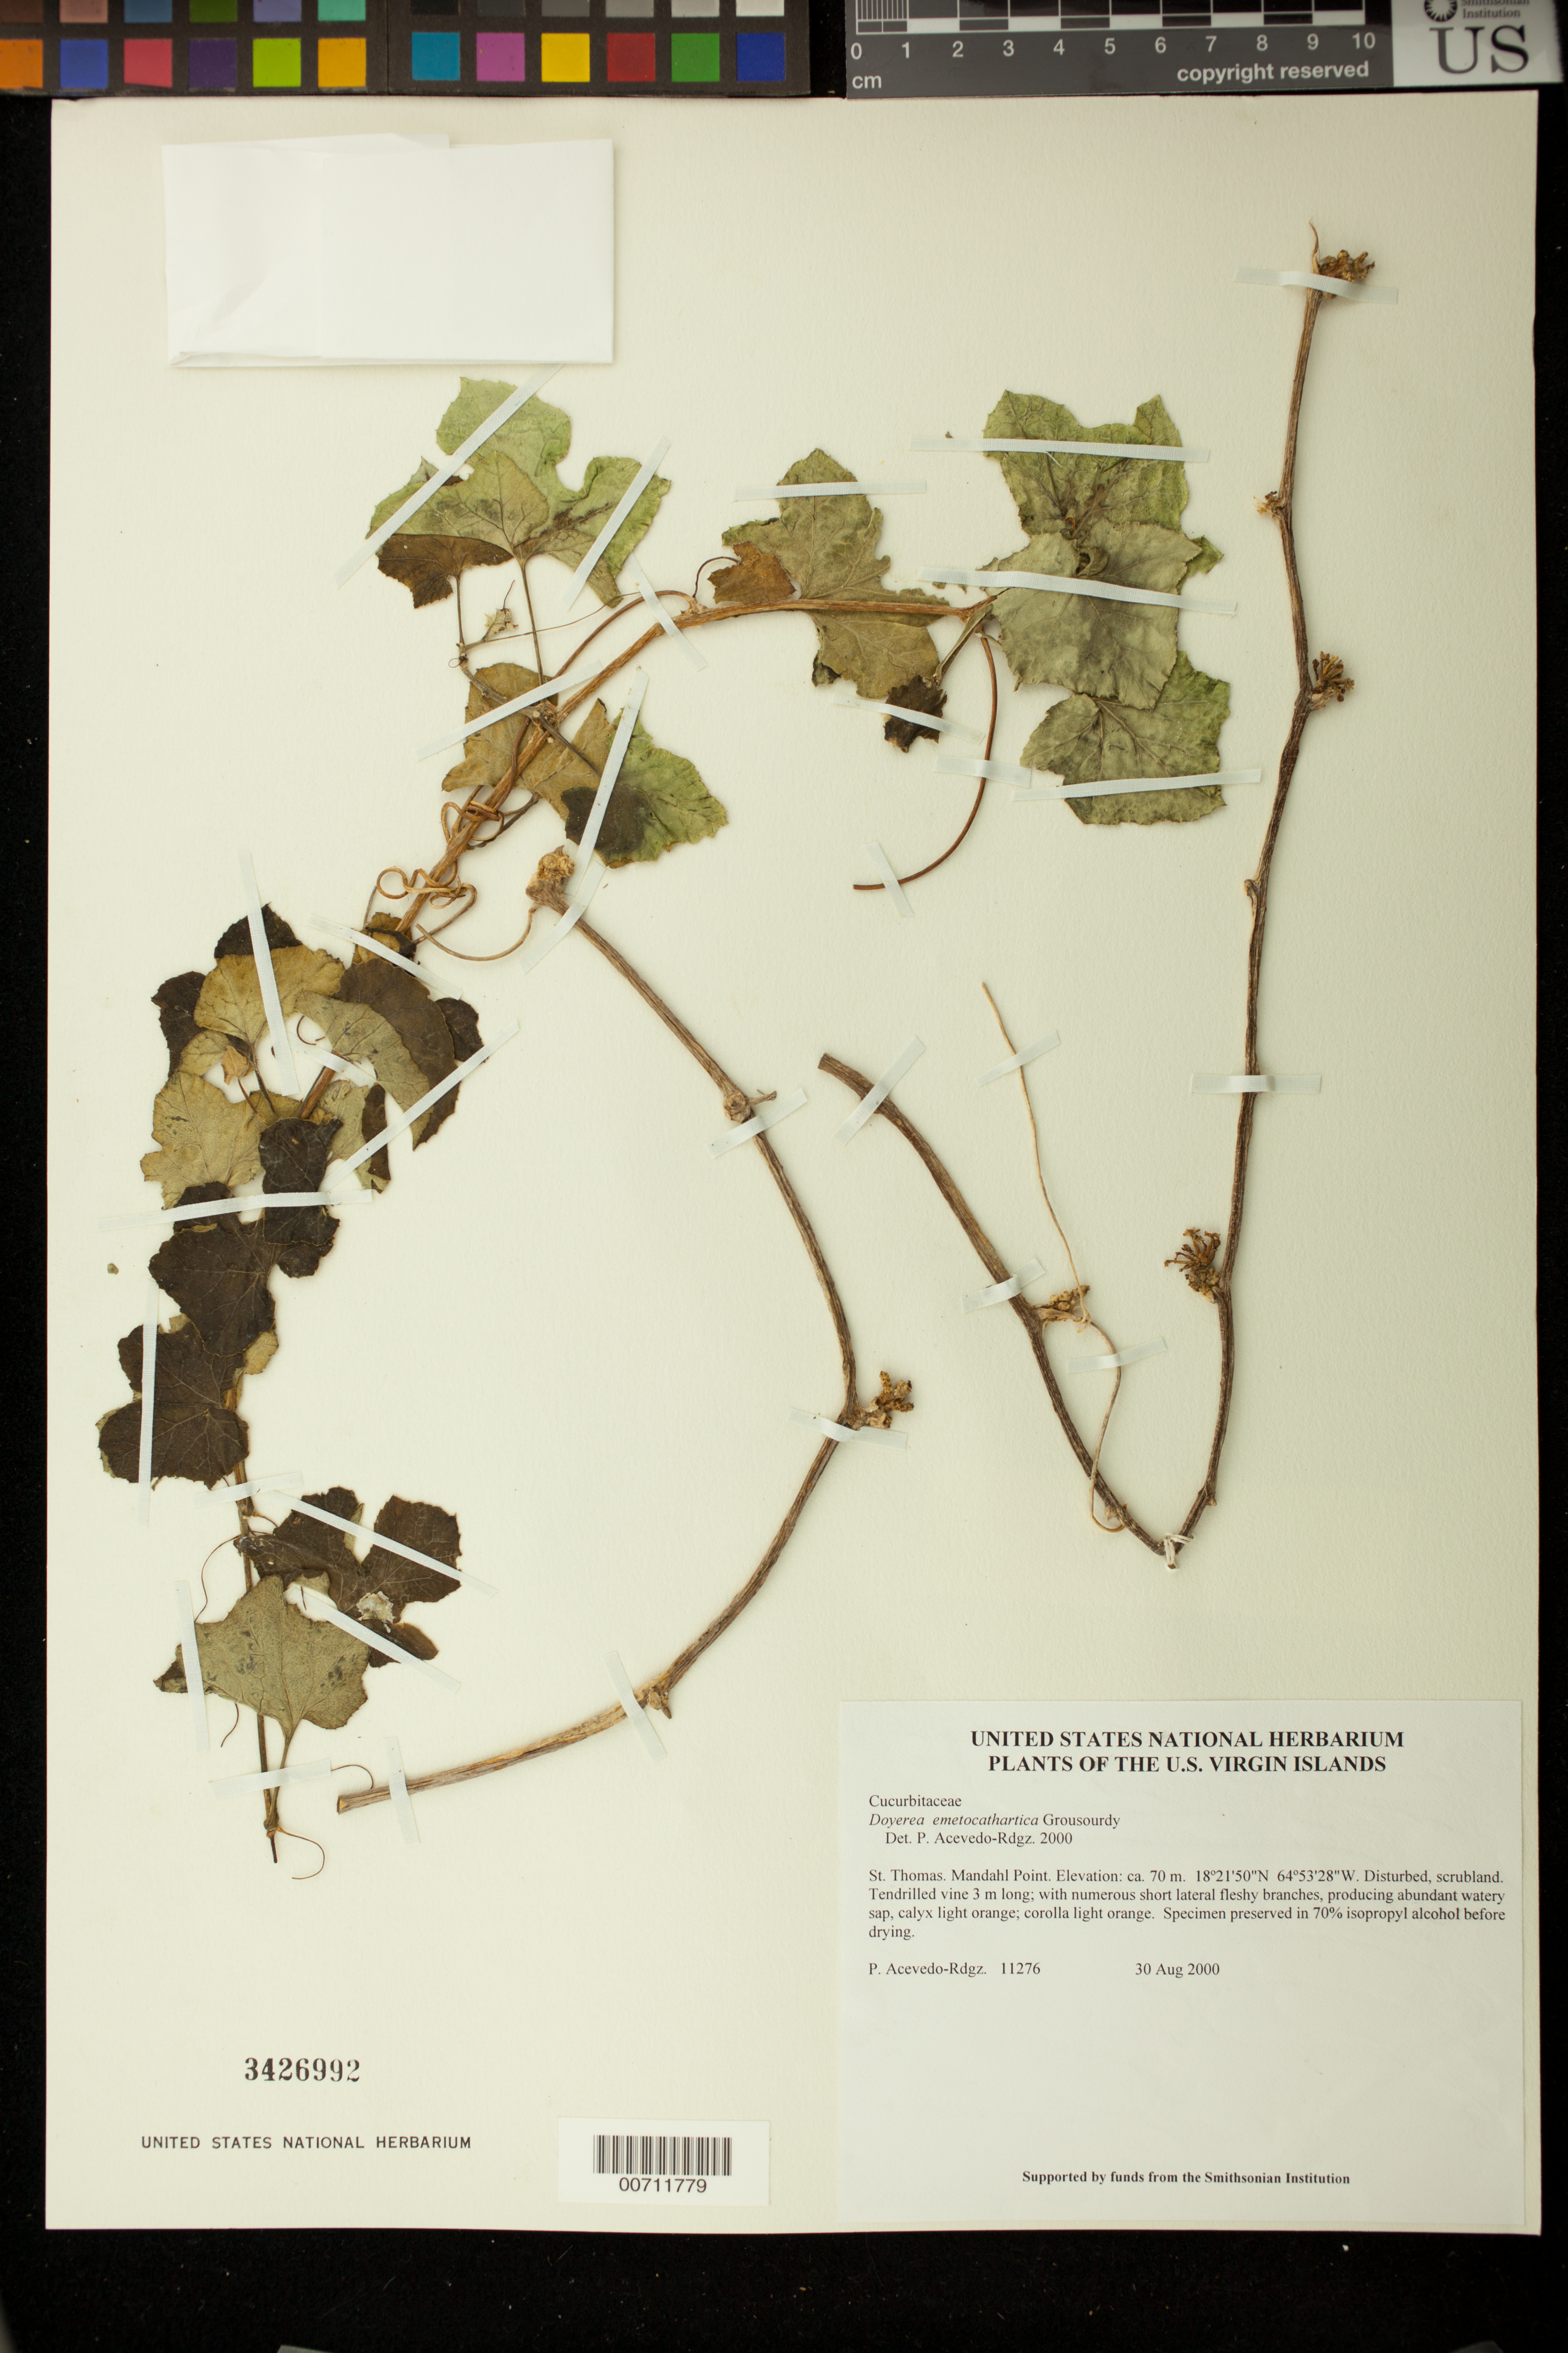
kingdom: Plantae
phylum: Tracheophyta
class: Magnoliopsida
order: Cucurbitales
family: Cucurbitaceae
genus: Doyerea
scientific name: Doyerea emetocathartica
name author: Grousordy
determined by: Acevedo-Rodríguez, P., (BOT), Smithsonian Institution - National Museum of Natural History (UNITED STATES)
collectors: P. Acevedo-Rodr.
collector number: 11276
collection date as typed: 30 Aug 2000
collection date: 2000-08-30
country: U.S. Virgin Islands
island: St. Thomas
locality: Mandahl Point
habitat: Disturbed, scrubland.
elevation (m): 70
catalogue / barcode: US 3426992